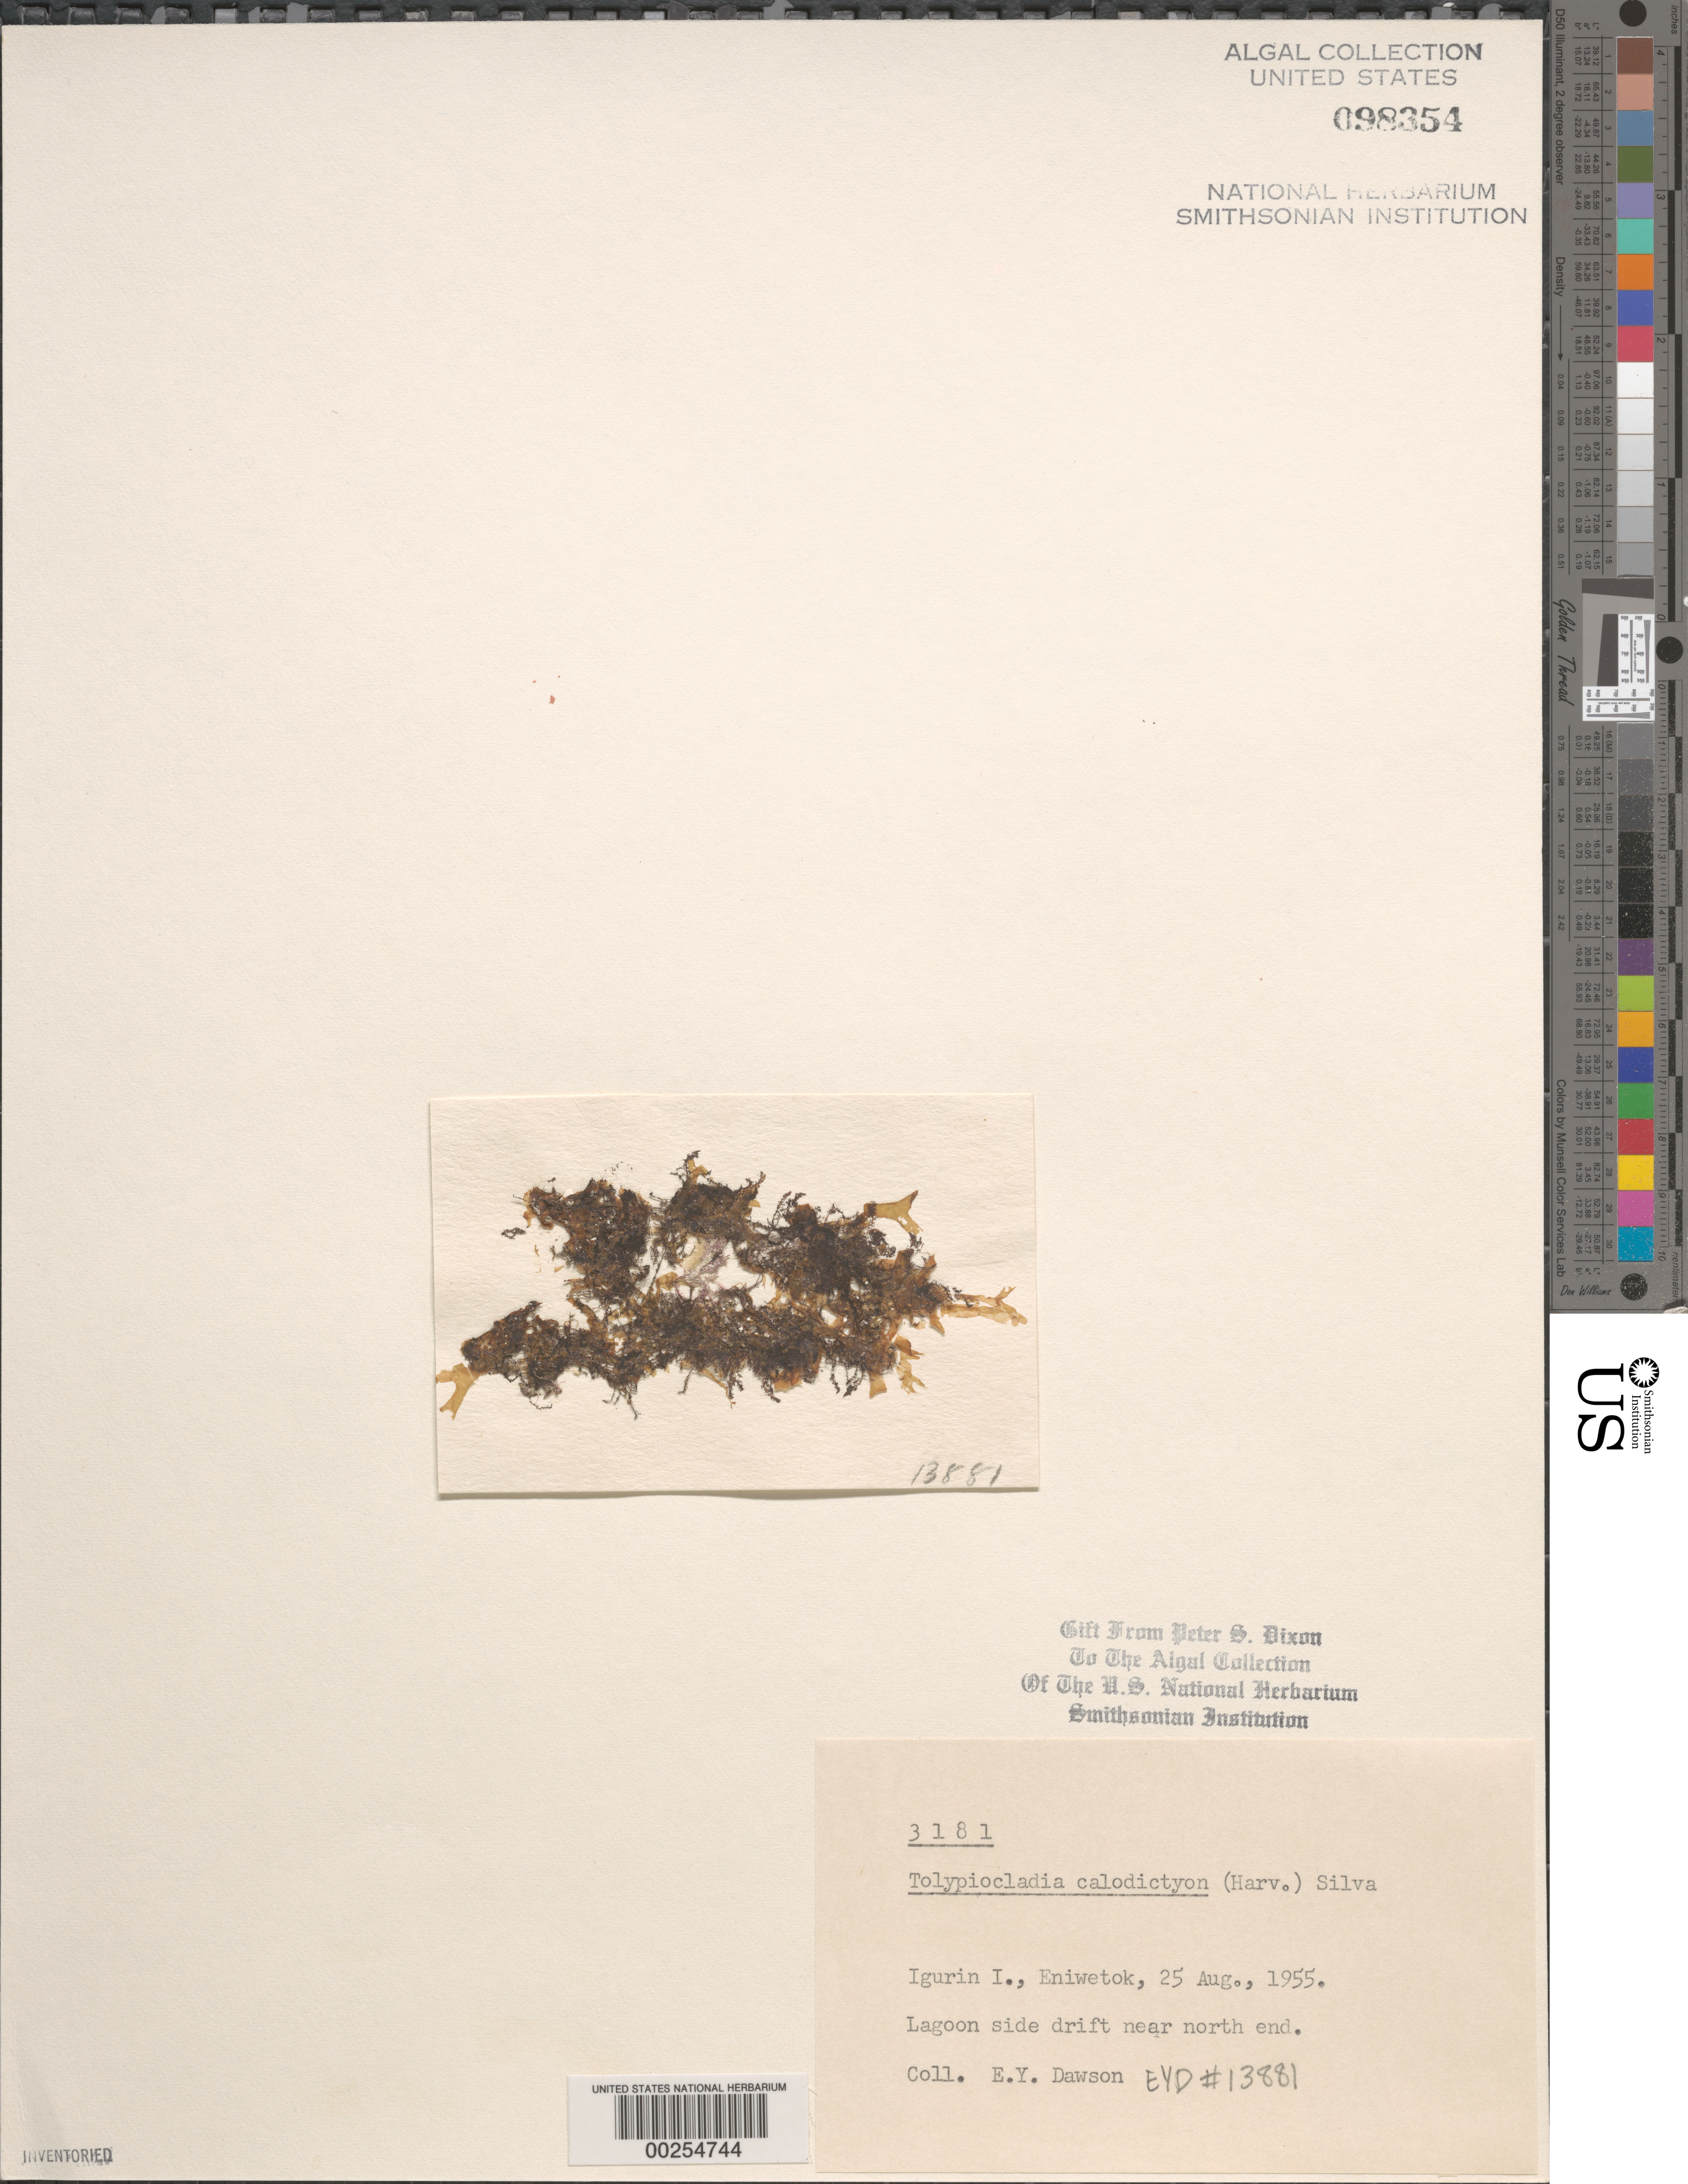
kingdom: Plantae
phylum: Rhodophyta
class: Florideophyceae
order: Ceramiales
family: Rhodomelaceae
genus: Tolypiocladia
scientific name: Tolypiocladia calodictyon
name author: (Harv. ex Kütz.) P.C. Silva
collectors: E. Y. Dawson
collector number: EYD 13881 & PSD 3181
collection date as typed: August 25, 1955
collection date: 1955-08-25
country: Marshall Islands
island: Enewetak [Eniwetok] Atoll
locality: Igurin Islet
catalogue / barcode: US 98354